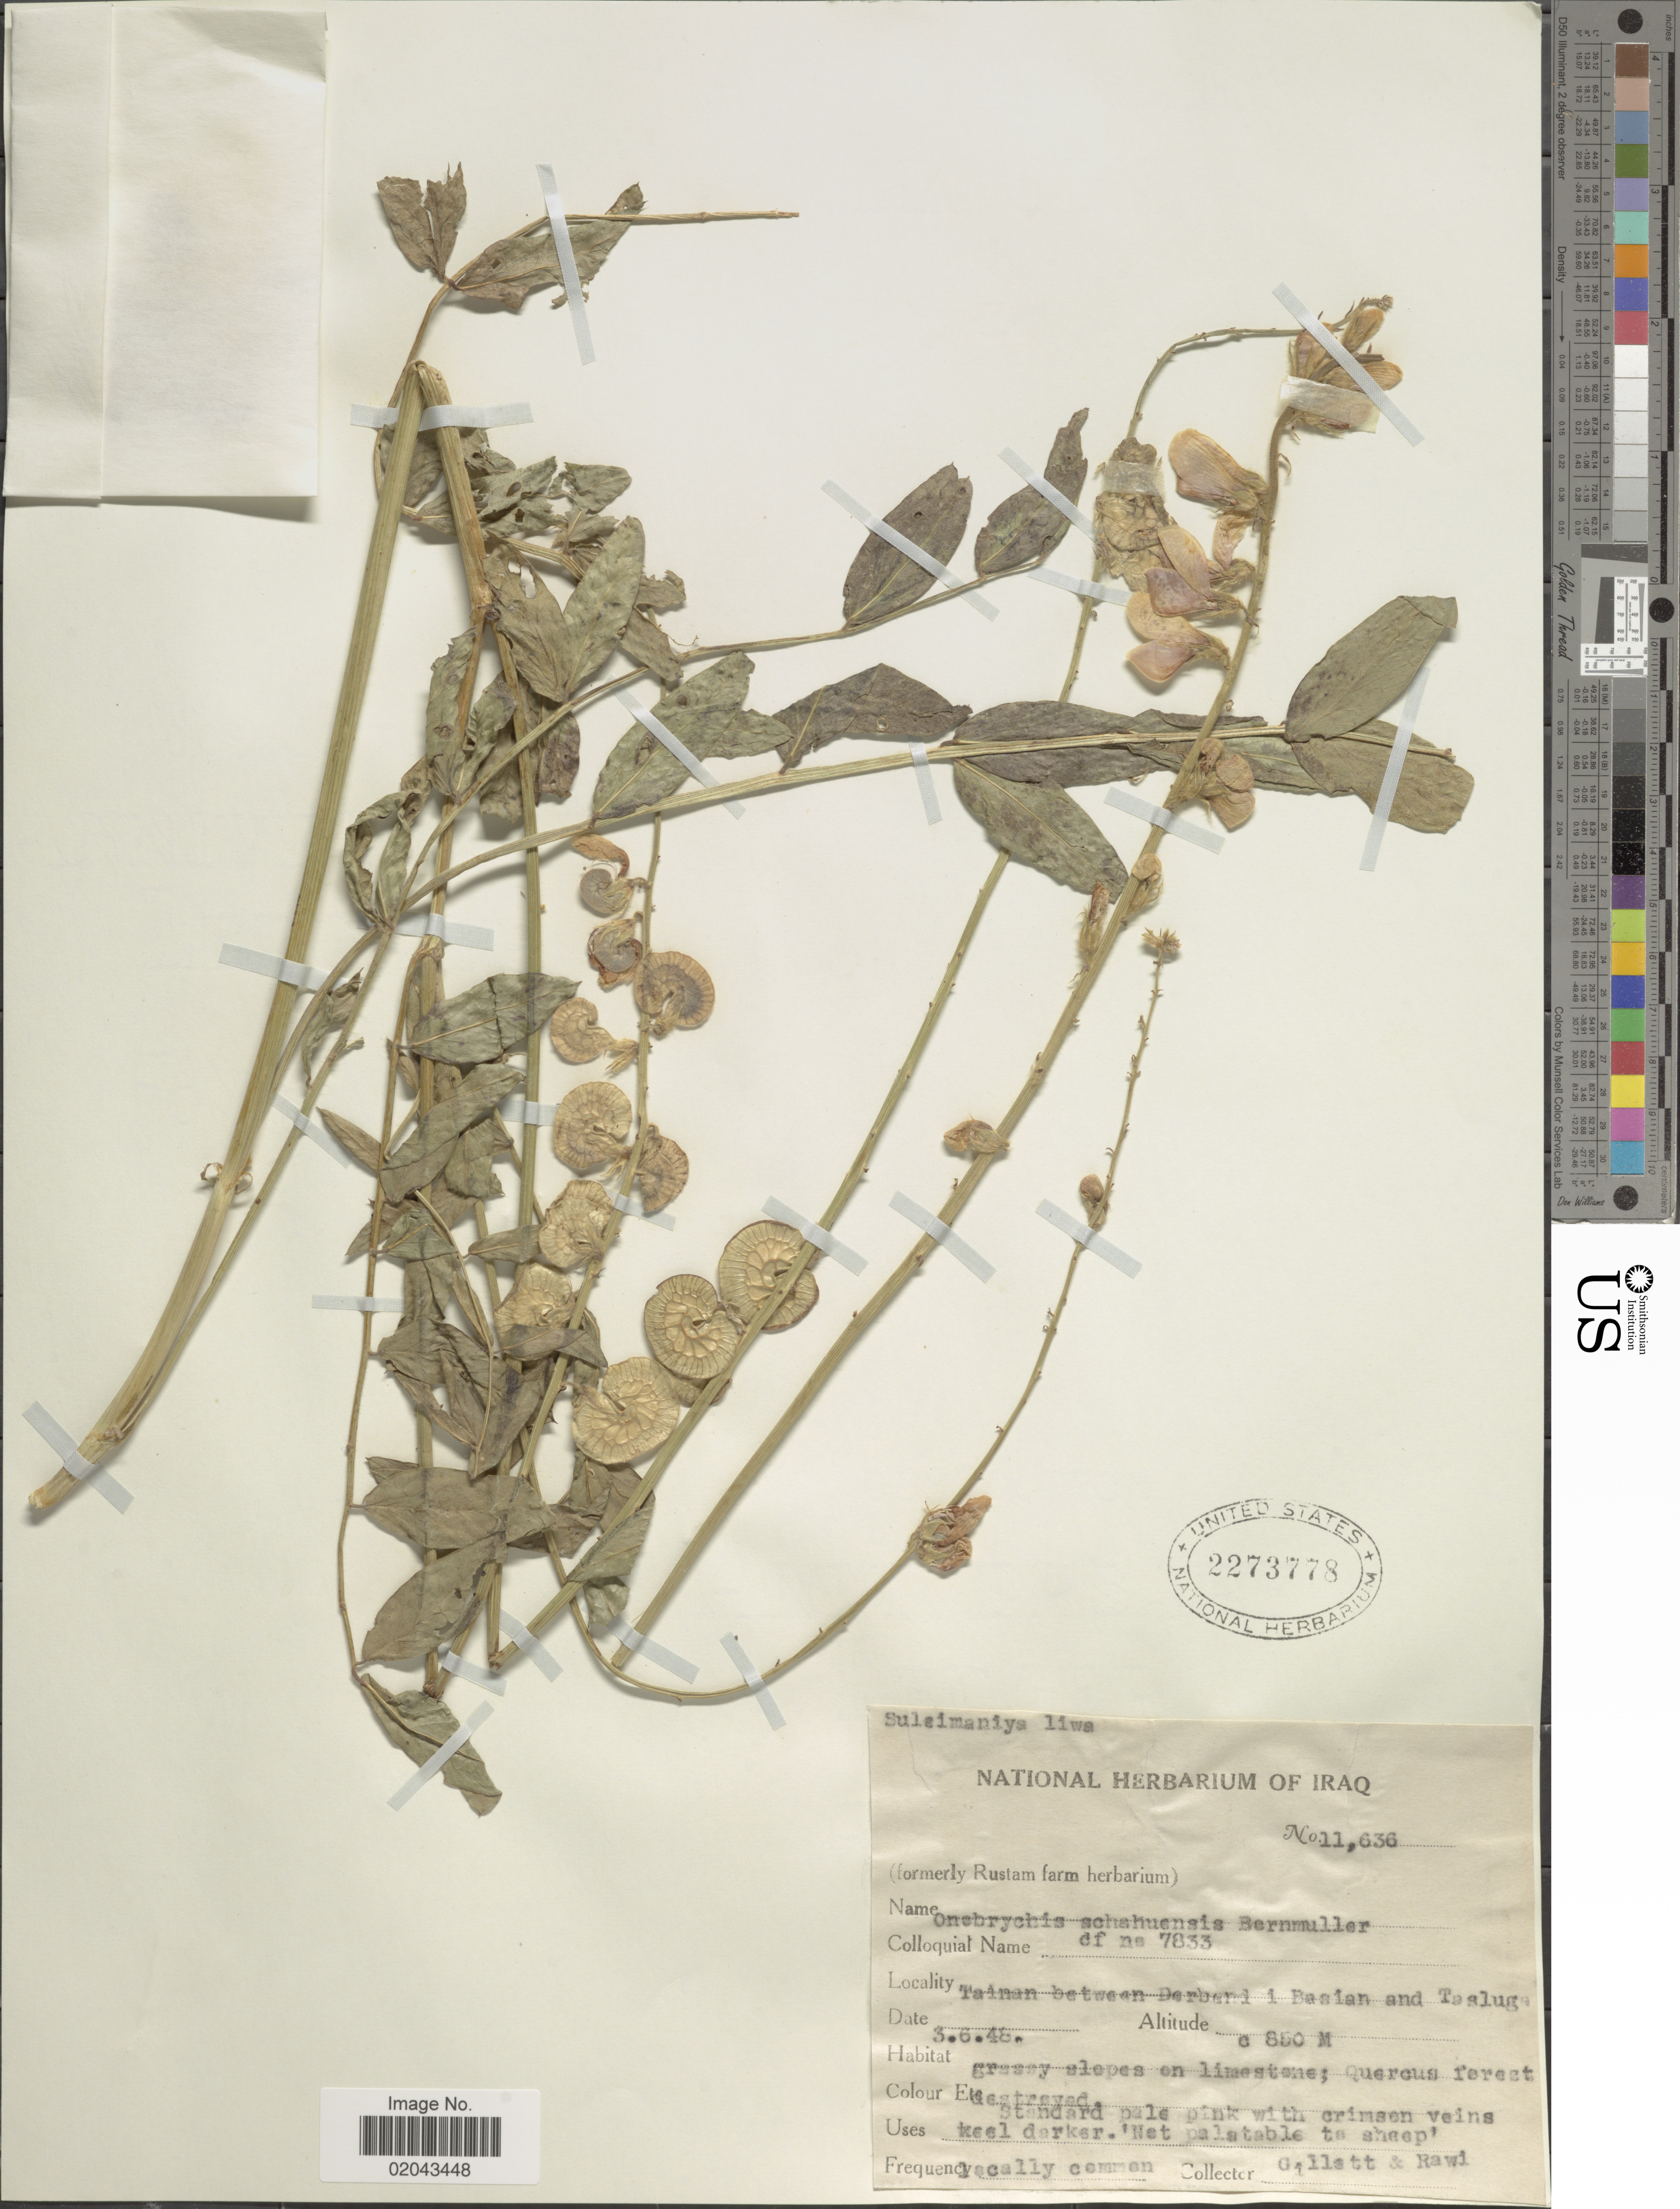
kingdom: Plantae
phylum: Tracheophyta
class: Magnoliopsida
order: Fabales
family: Fabaceae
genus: Onobrychis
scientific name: Onobrychis schahuensis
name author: Bornm.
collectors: Gillett, -- & -. Rawi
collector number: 11636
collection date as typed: Transcribed d/m/y: 3/6/48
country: Iraq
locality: Tainan between Derbend i Basian and Tasluga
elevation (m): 850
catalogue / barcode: US 2273778